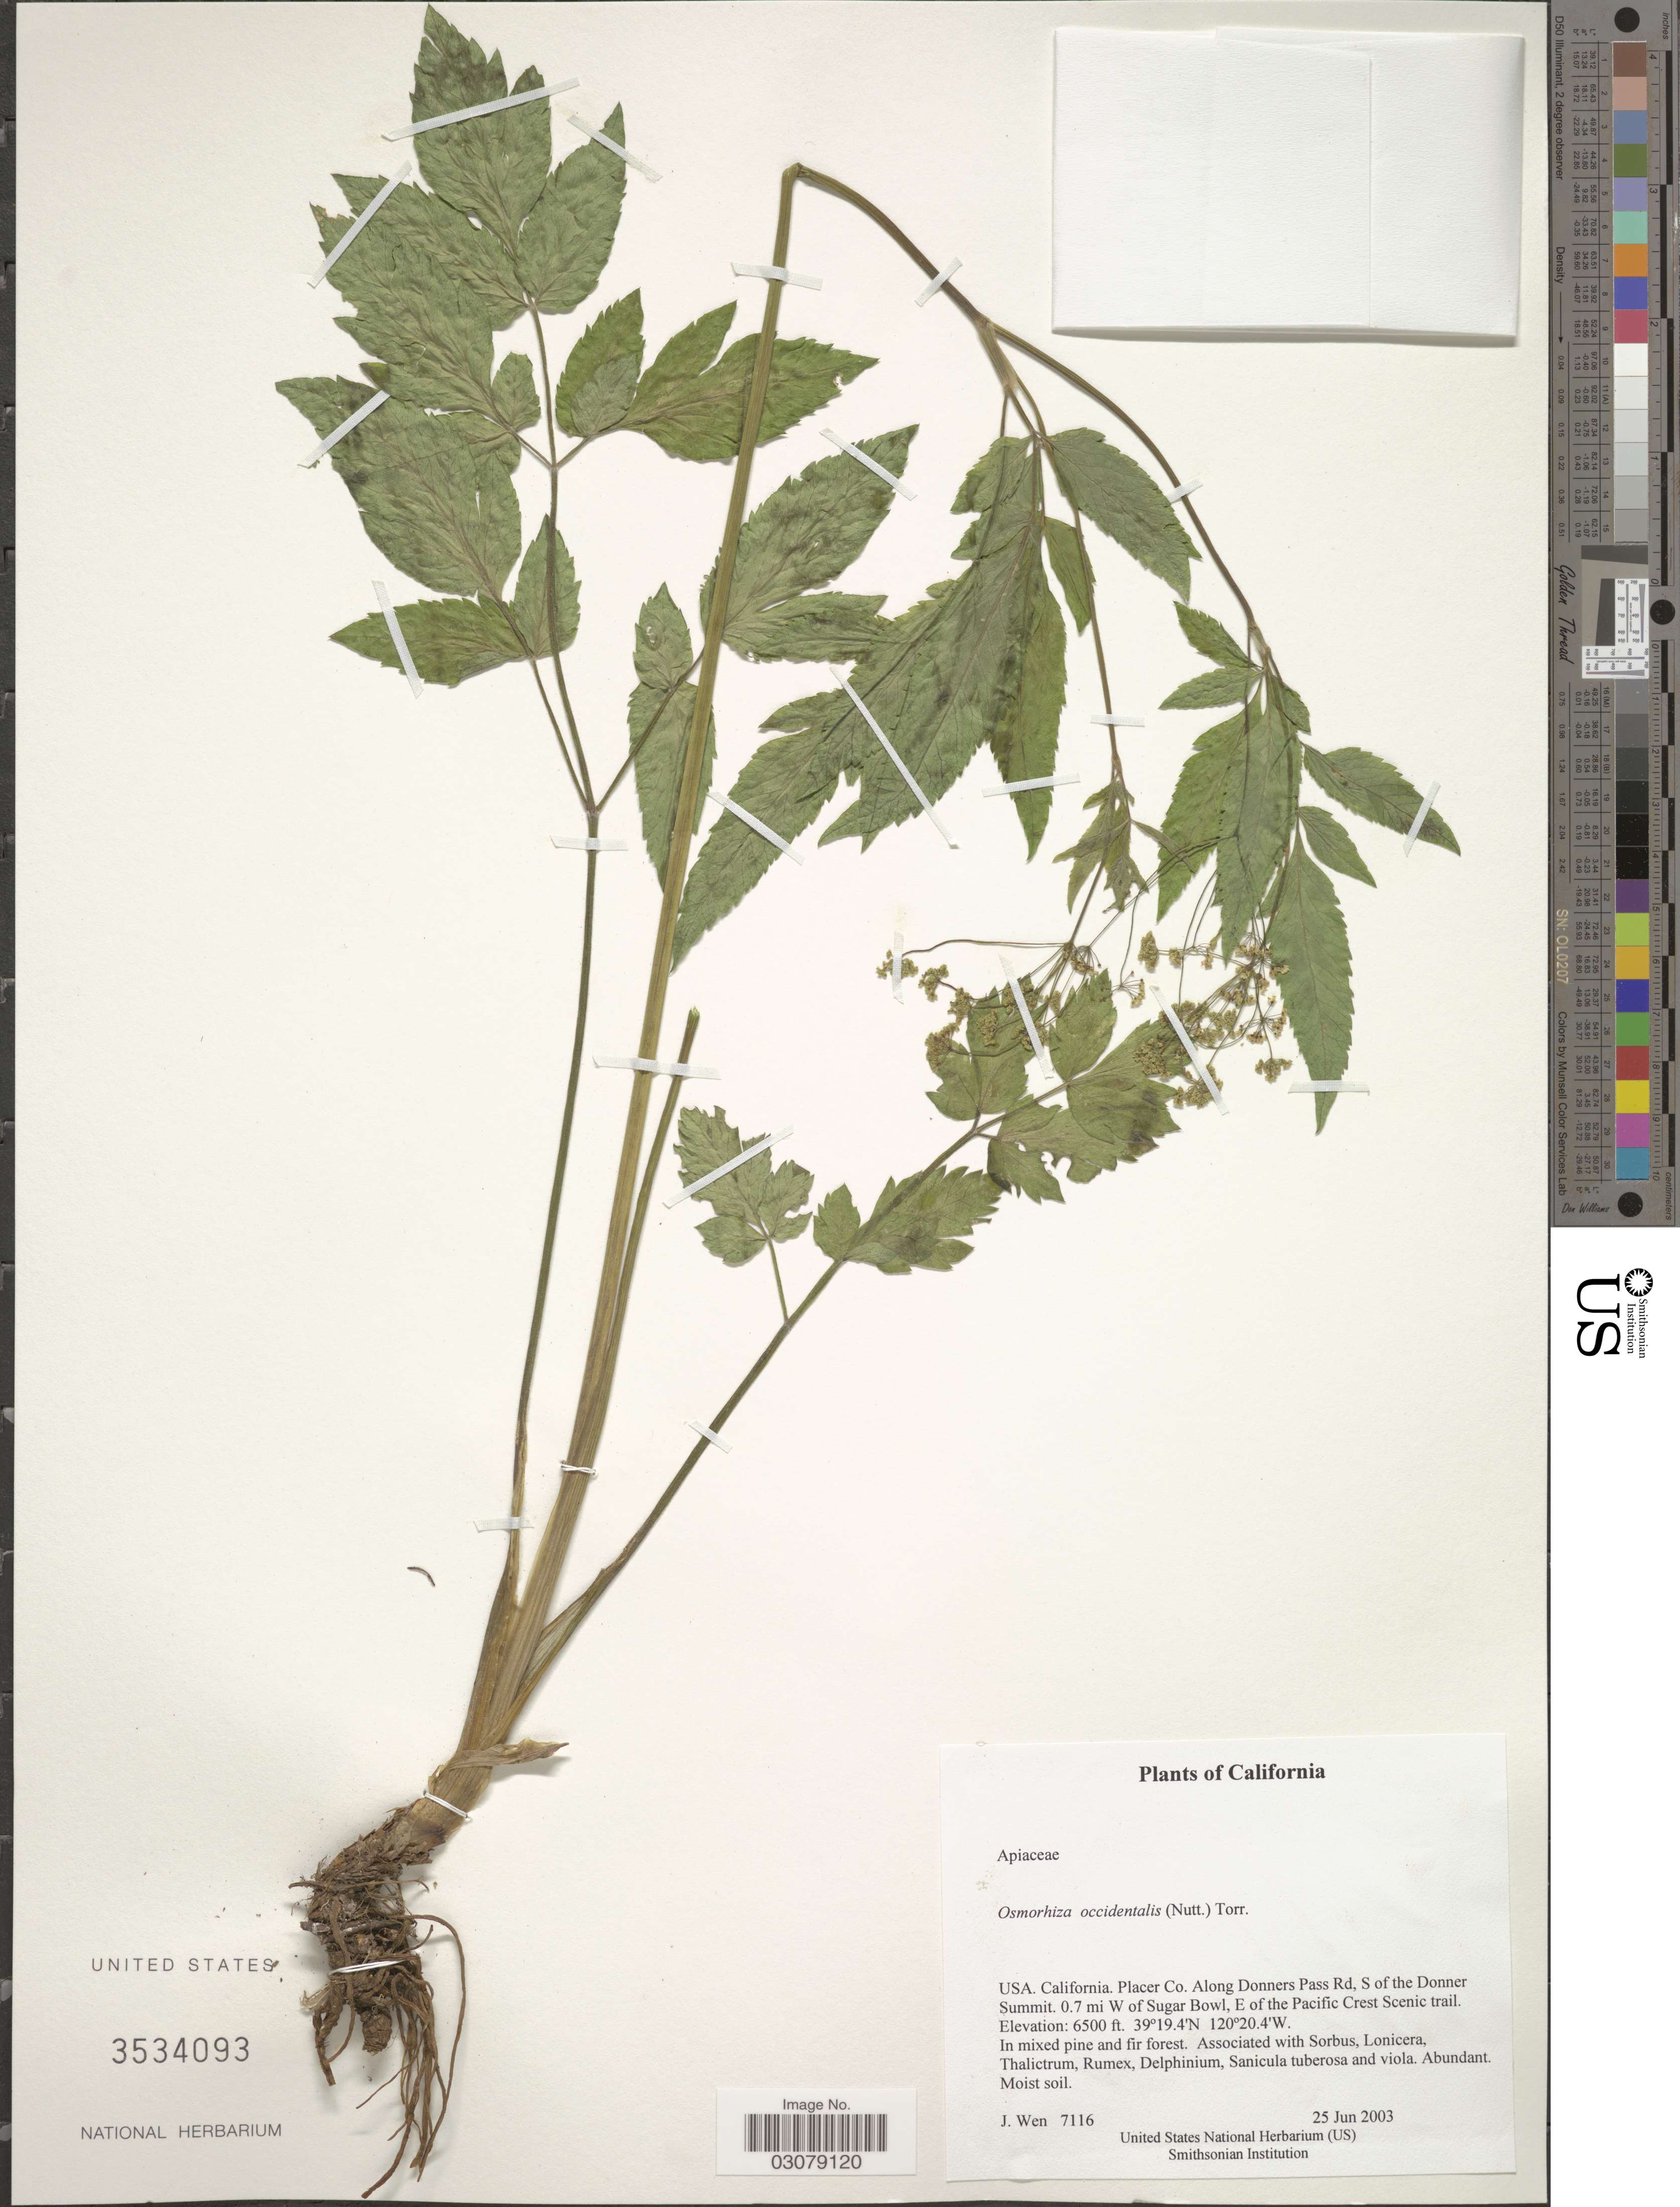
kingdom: Plantae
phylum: Tracheophyta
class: Magnoliopsida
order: Apiales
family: Apiaceae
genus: Osmorhiza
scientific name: Osmorhiza occidentalis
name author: (Nutt.) Torr.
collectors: J. Wen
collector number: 7116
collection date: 2003-06-25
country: United States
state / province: California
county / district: Placer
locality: Placer Co. Along Donners Pass Rd, S of the Donner Summit. 0.7 mi W of Sugar Bowl, E of the Pacific Crest Scenic trail.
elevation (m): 1981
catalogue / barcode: US 3534093